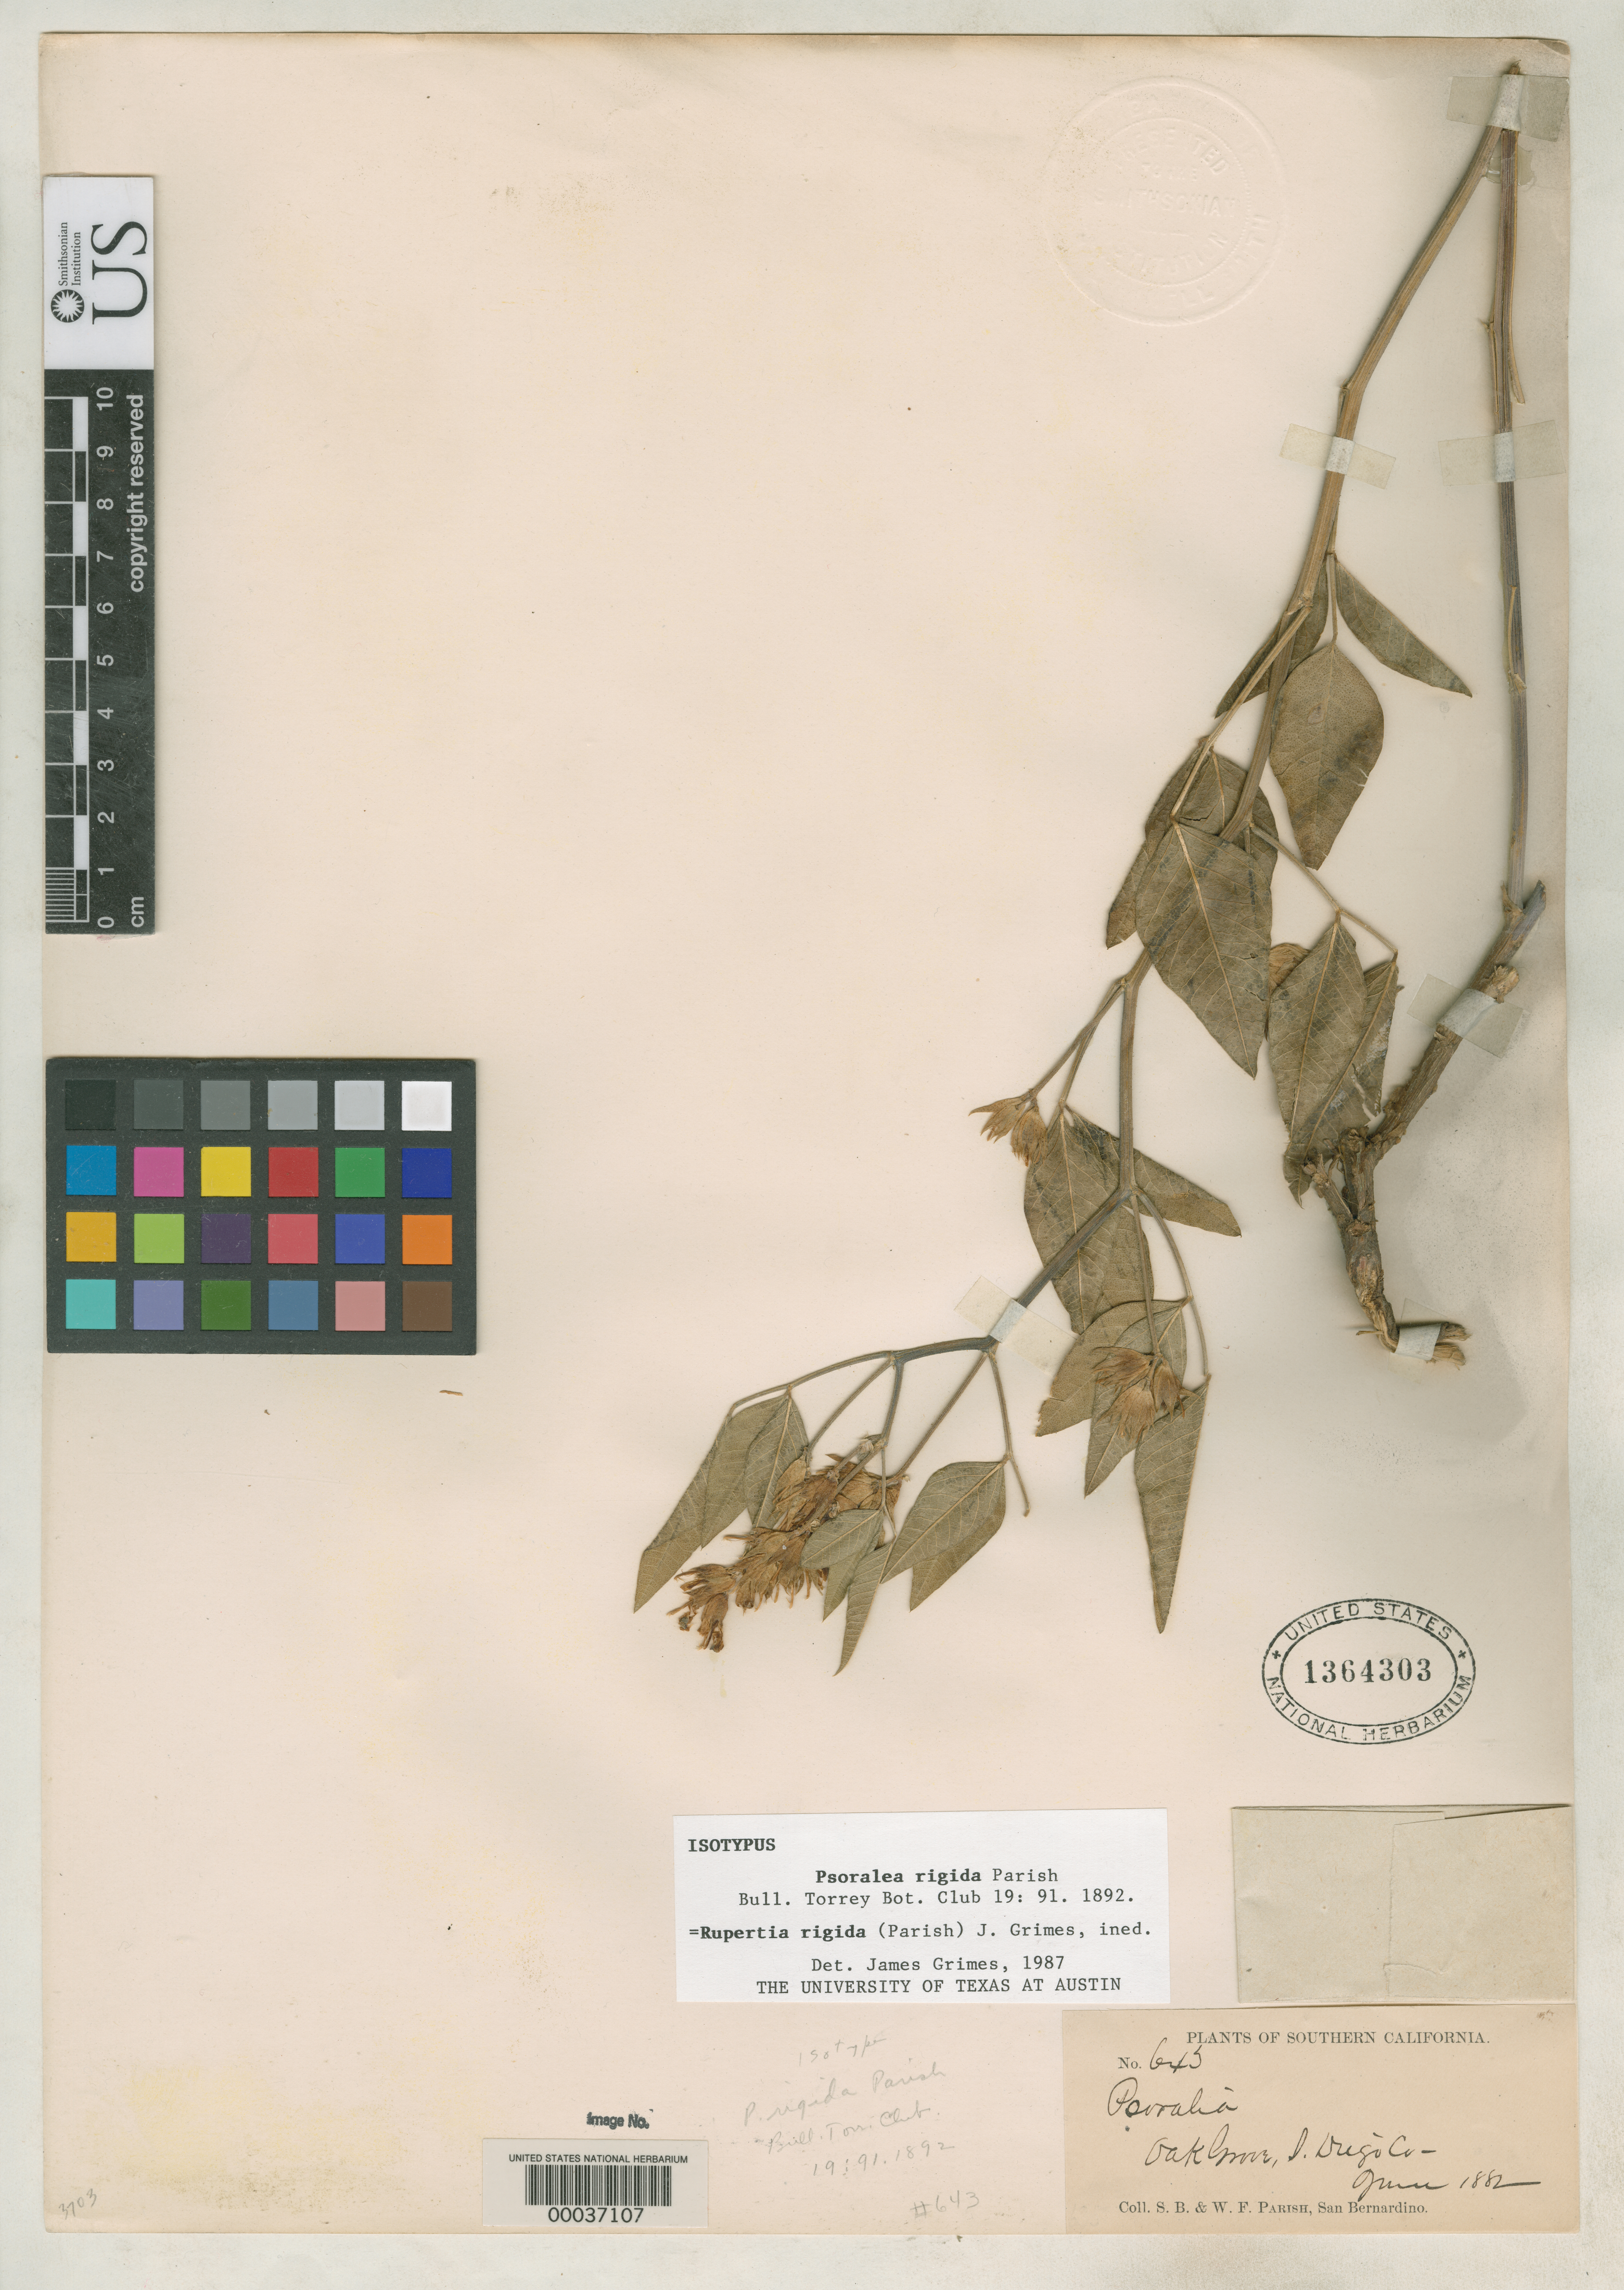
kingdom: Plantae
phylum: Tracheophyta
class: Magnoliopsida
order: Fabales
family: Fabaceae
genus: Psoralea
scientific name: Psoralea rigida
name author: Parish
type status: Isotype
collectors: S. B. Parish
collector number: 645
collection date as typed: Jun 1882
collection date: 1882-06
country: United States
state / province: California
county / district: San Bernardino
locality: San Bernardino.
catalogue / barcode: US 1364304